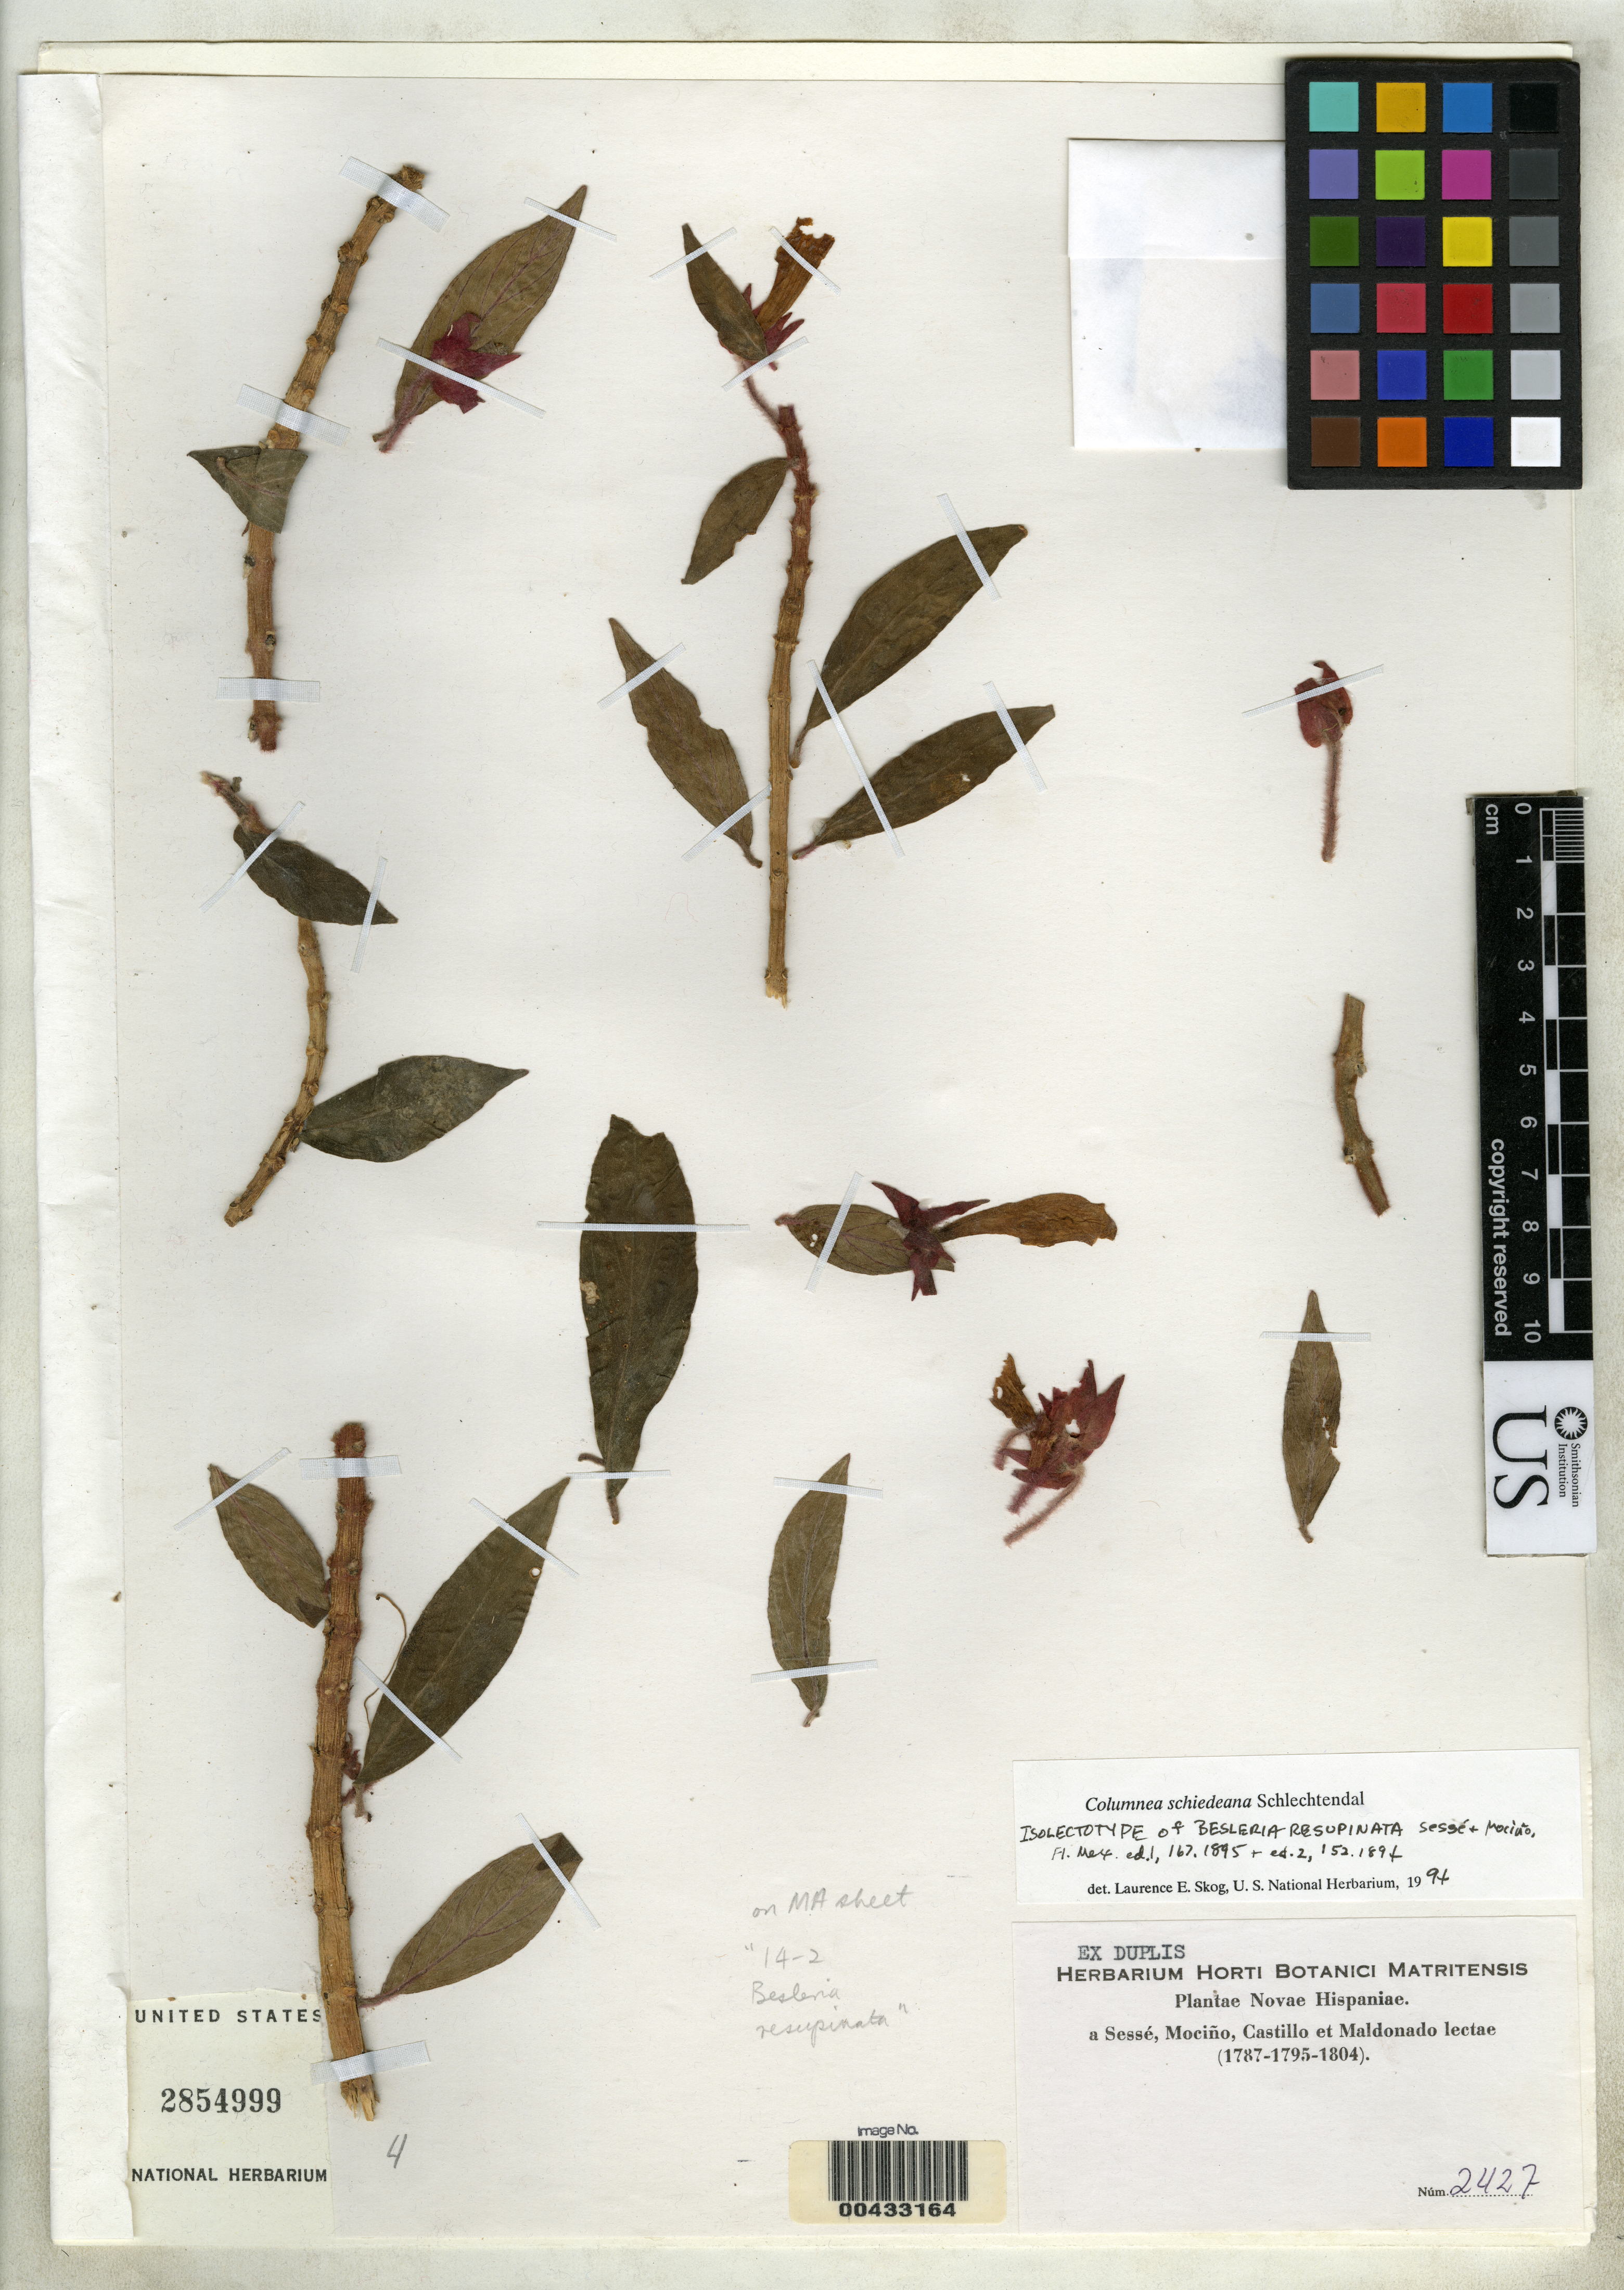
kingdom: Plantae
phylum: Tracheophyta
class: Magnoliopsida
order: Lamiales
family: Gesneriaceae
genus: Besleria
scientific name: Besleria resupinata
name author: Sessé & Moc.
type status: Type Collection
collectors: M. Sessé y Lacasta, Castillo, -- & J. Maldonado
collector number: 2427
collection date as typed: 1787 to -- --- 1804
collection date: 1787/1804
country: Mexico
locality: Matritensis.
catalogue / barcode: US 2854999